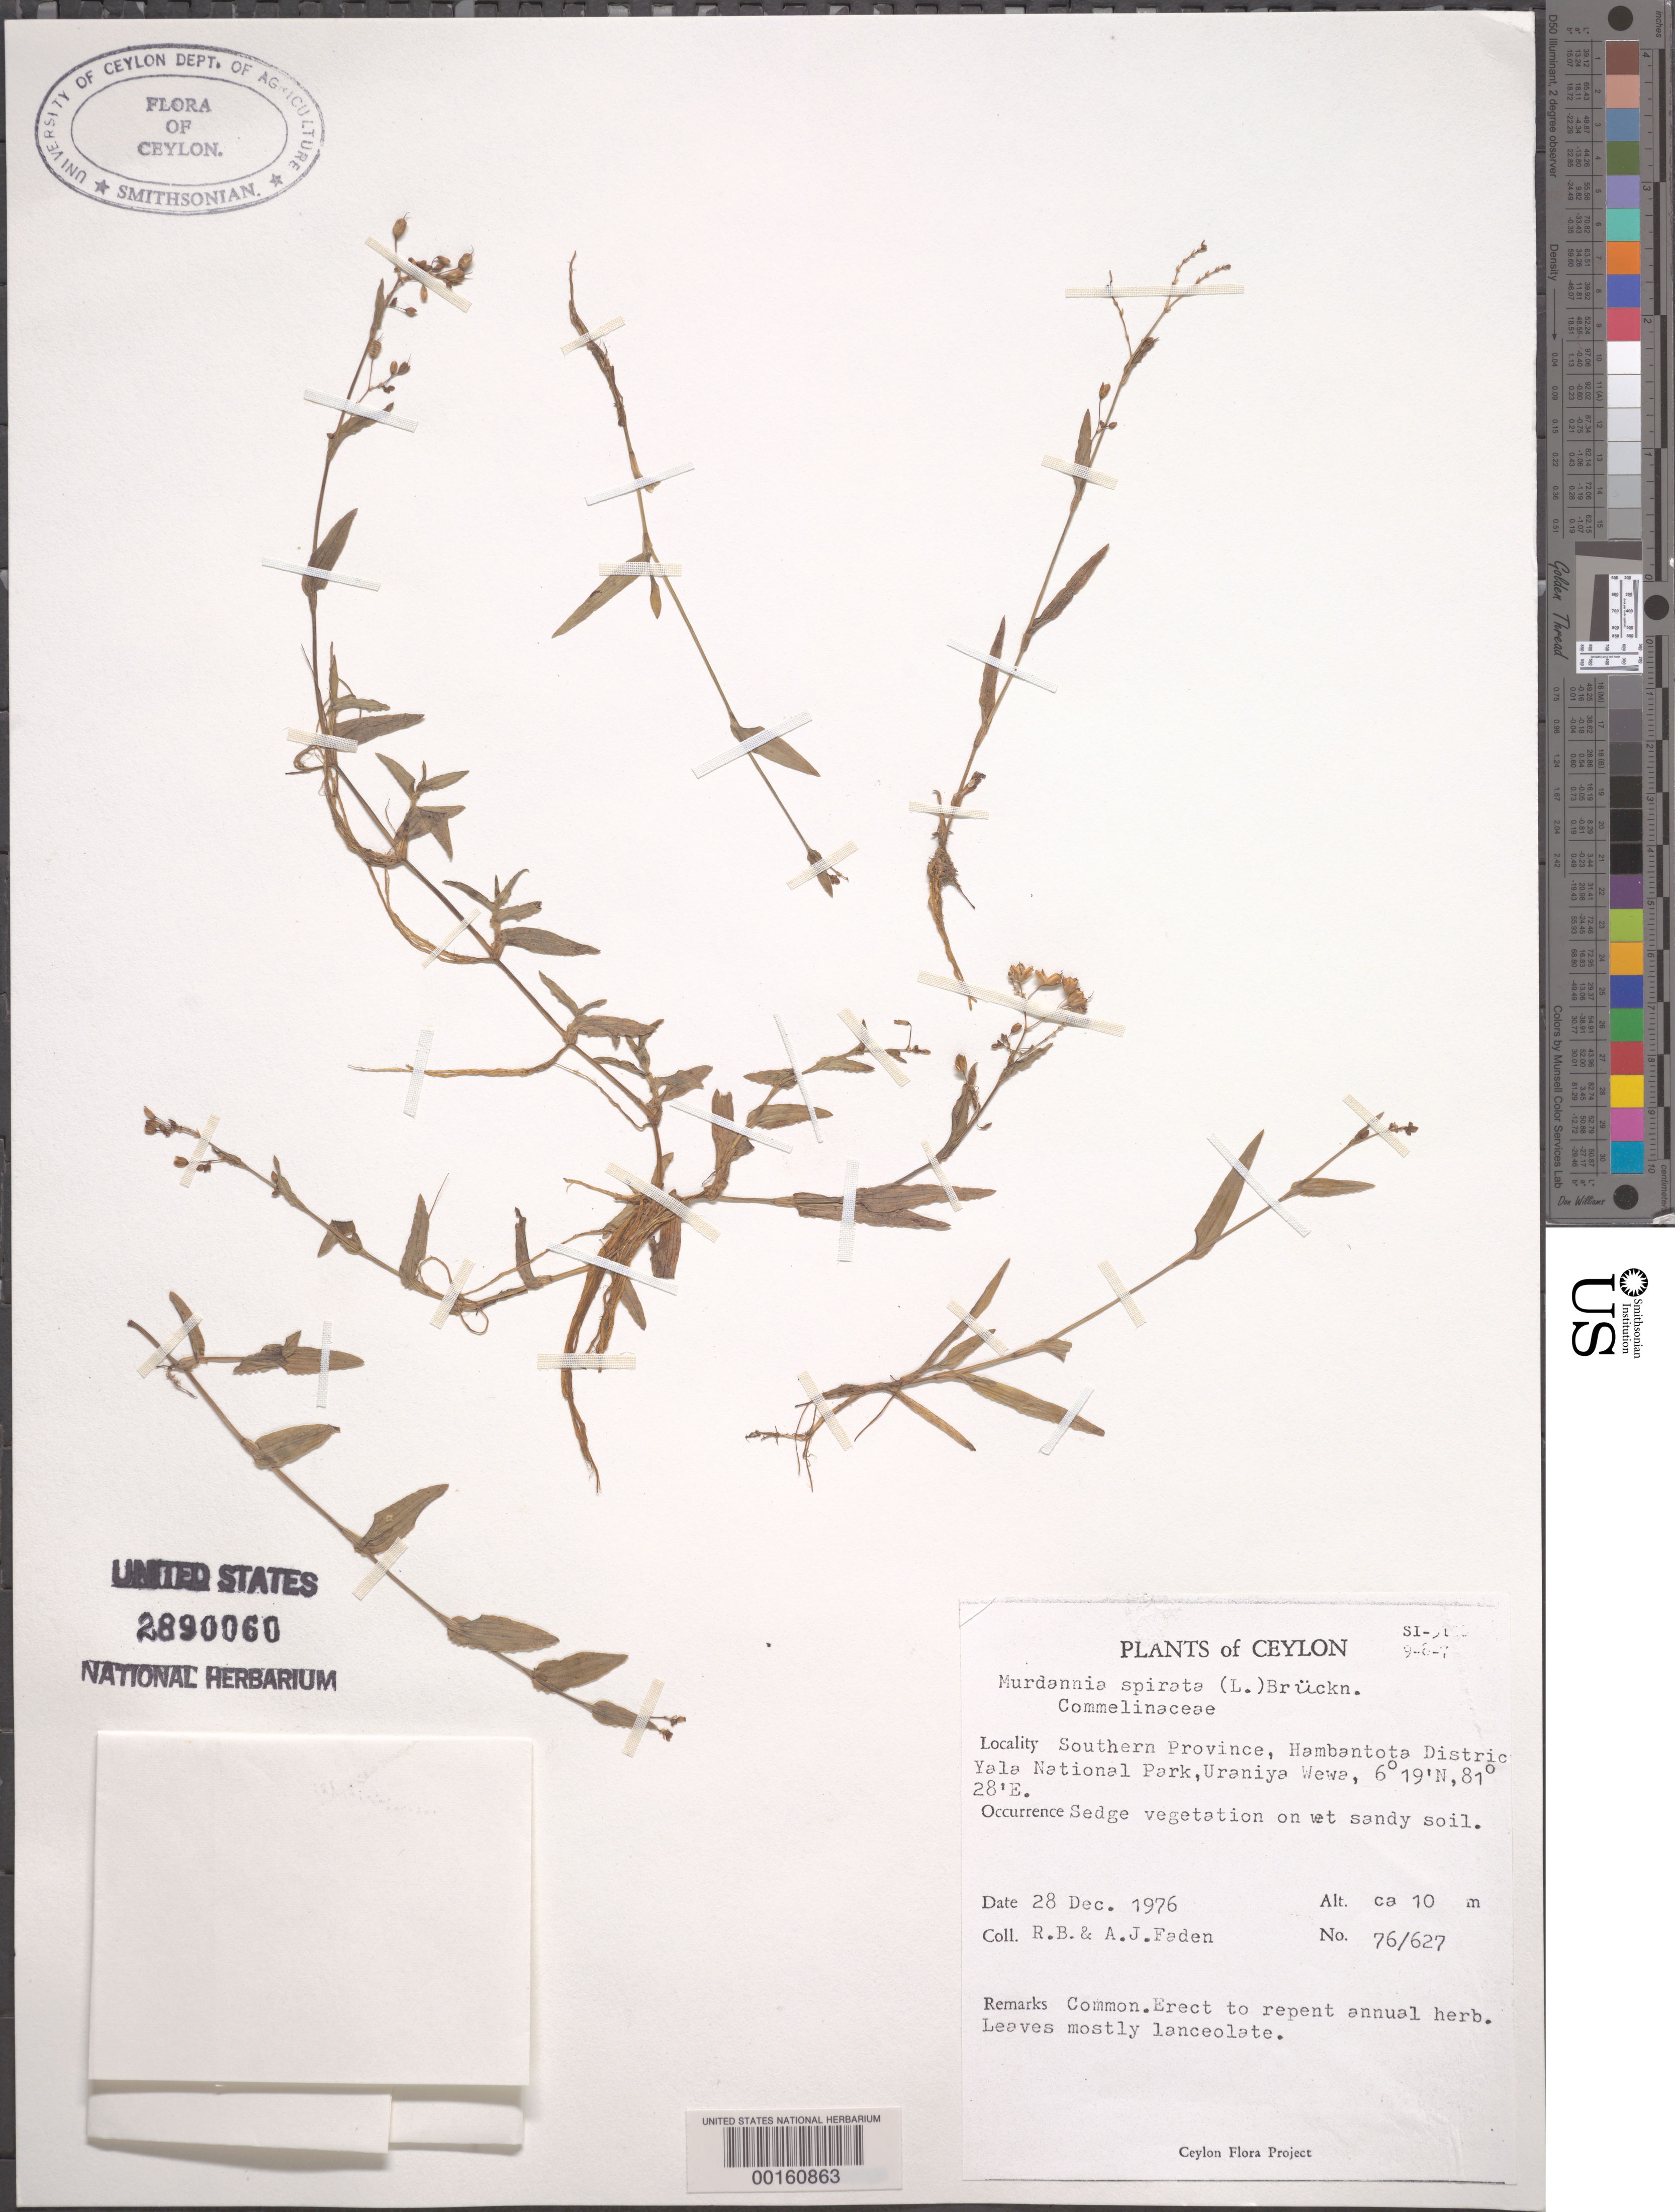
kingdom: Plantae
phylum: Tracheophyta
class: Liliopsida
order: Commelinales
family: Commelinaceae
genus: Murdannia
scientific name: Murdannia spirata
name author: (L.) G. Brückn.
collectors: R. B. Faden & A. J. Faden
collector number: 76/627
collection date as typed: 28 Dec 1976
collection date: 1976-12-28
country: Sri Lanka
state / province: Southern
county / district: Hambantota Dist.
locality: Yala national park, uraniya wewa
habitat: Wet, sandy soil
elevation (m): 10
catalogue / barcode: US 2890060